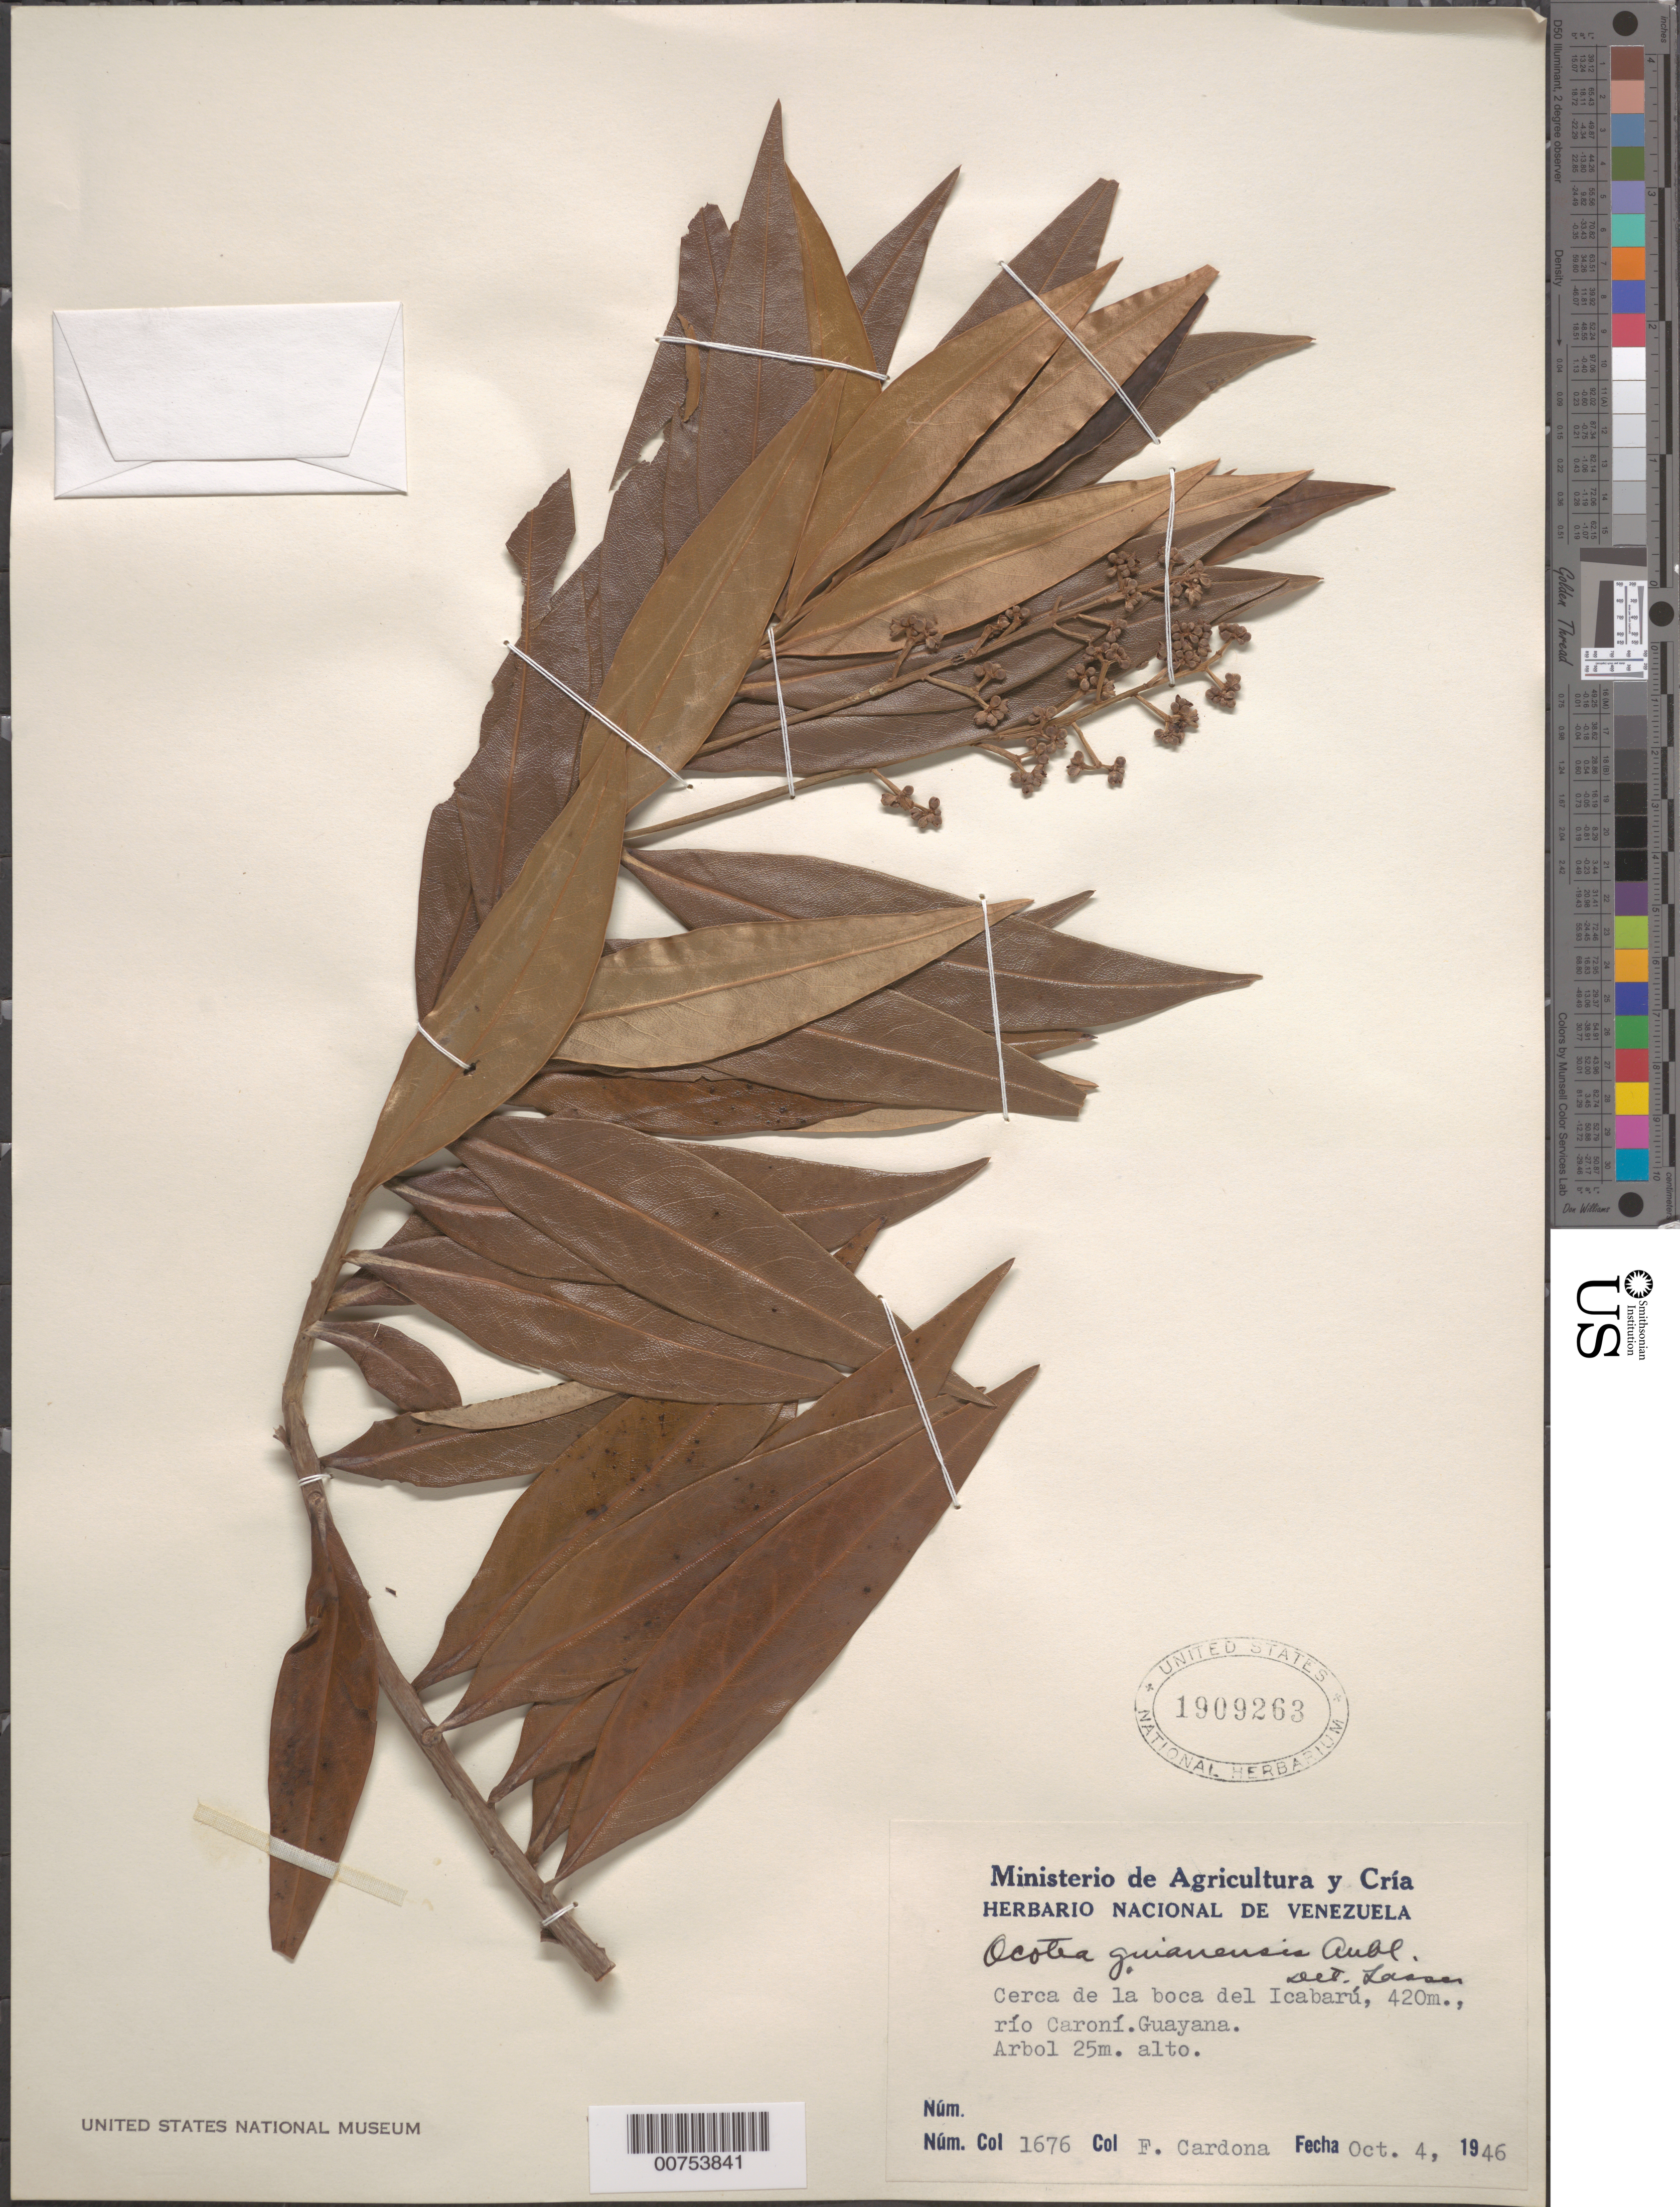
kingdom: Plantae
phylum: Tracheophyta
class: Magnoliopsida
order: Laurales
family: Lauraceae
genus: Ocotea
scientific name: Ocotea guianensis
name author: Aubl.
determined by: Lasser, --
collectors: F. Cardona Puig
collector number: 1676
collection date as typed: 4-Oct-46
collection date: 1946-10-04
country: Venezuela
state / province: Bolívar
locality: Río Caroní, cerca de la boca Icabarú (Guayana)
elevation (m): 420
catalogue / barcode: US 1909263